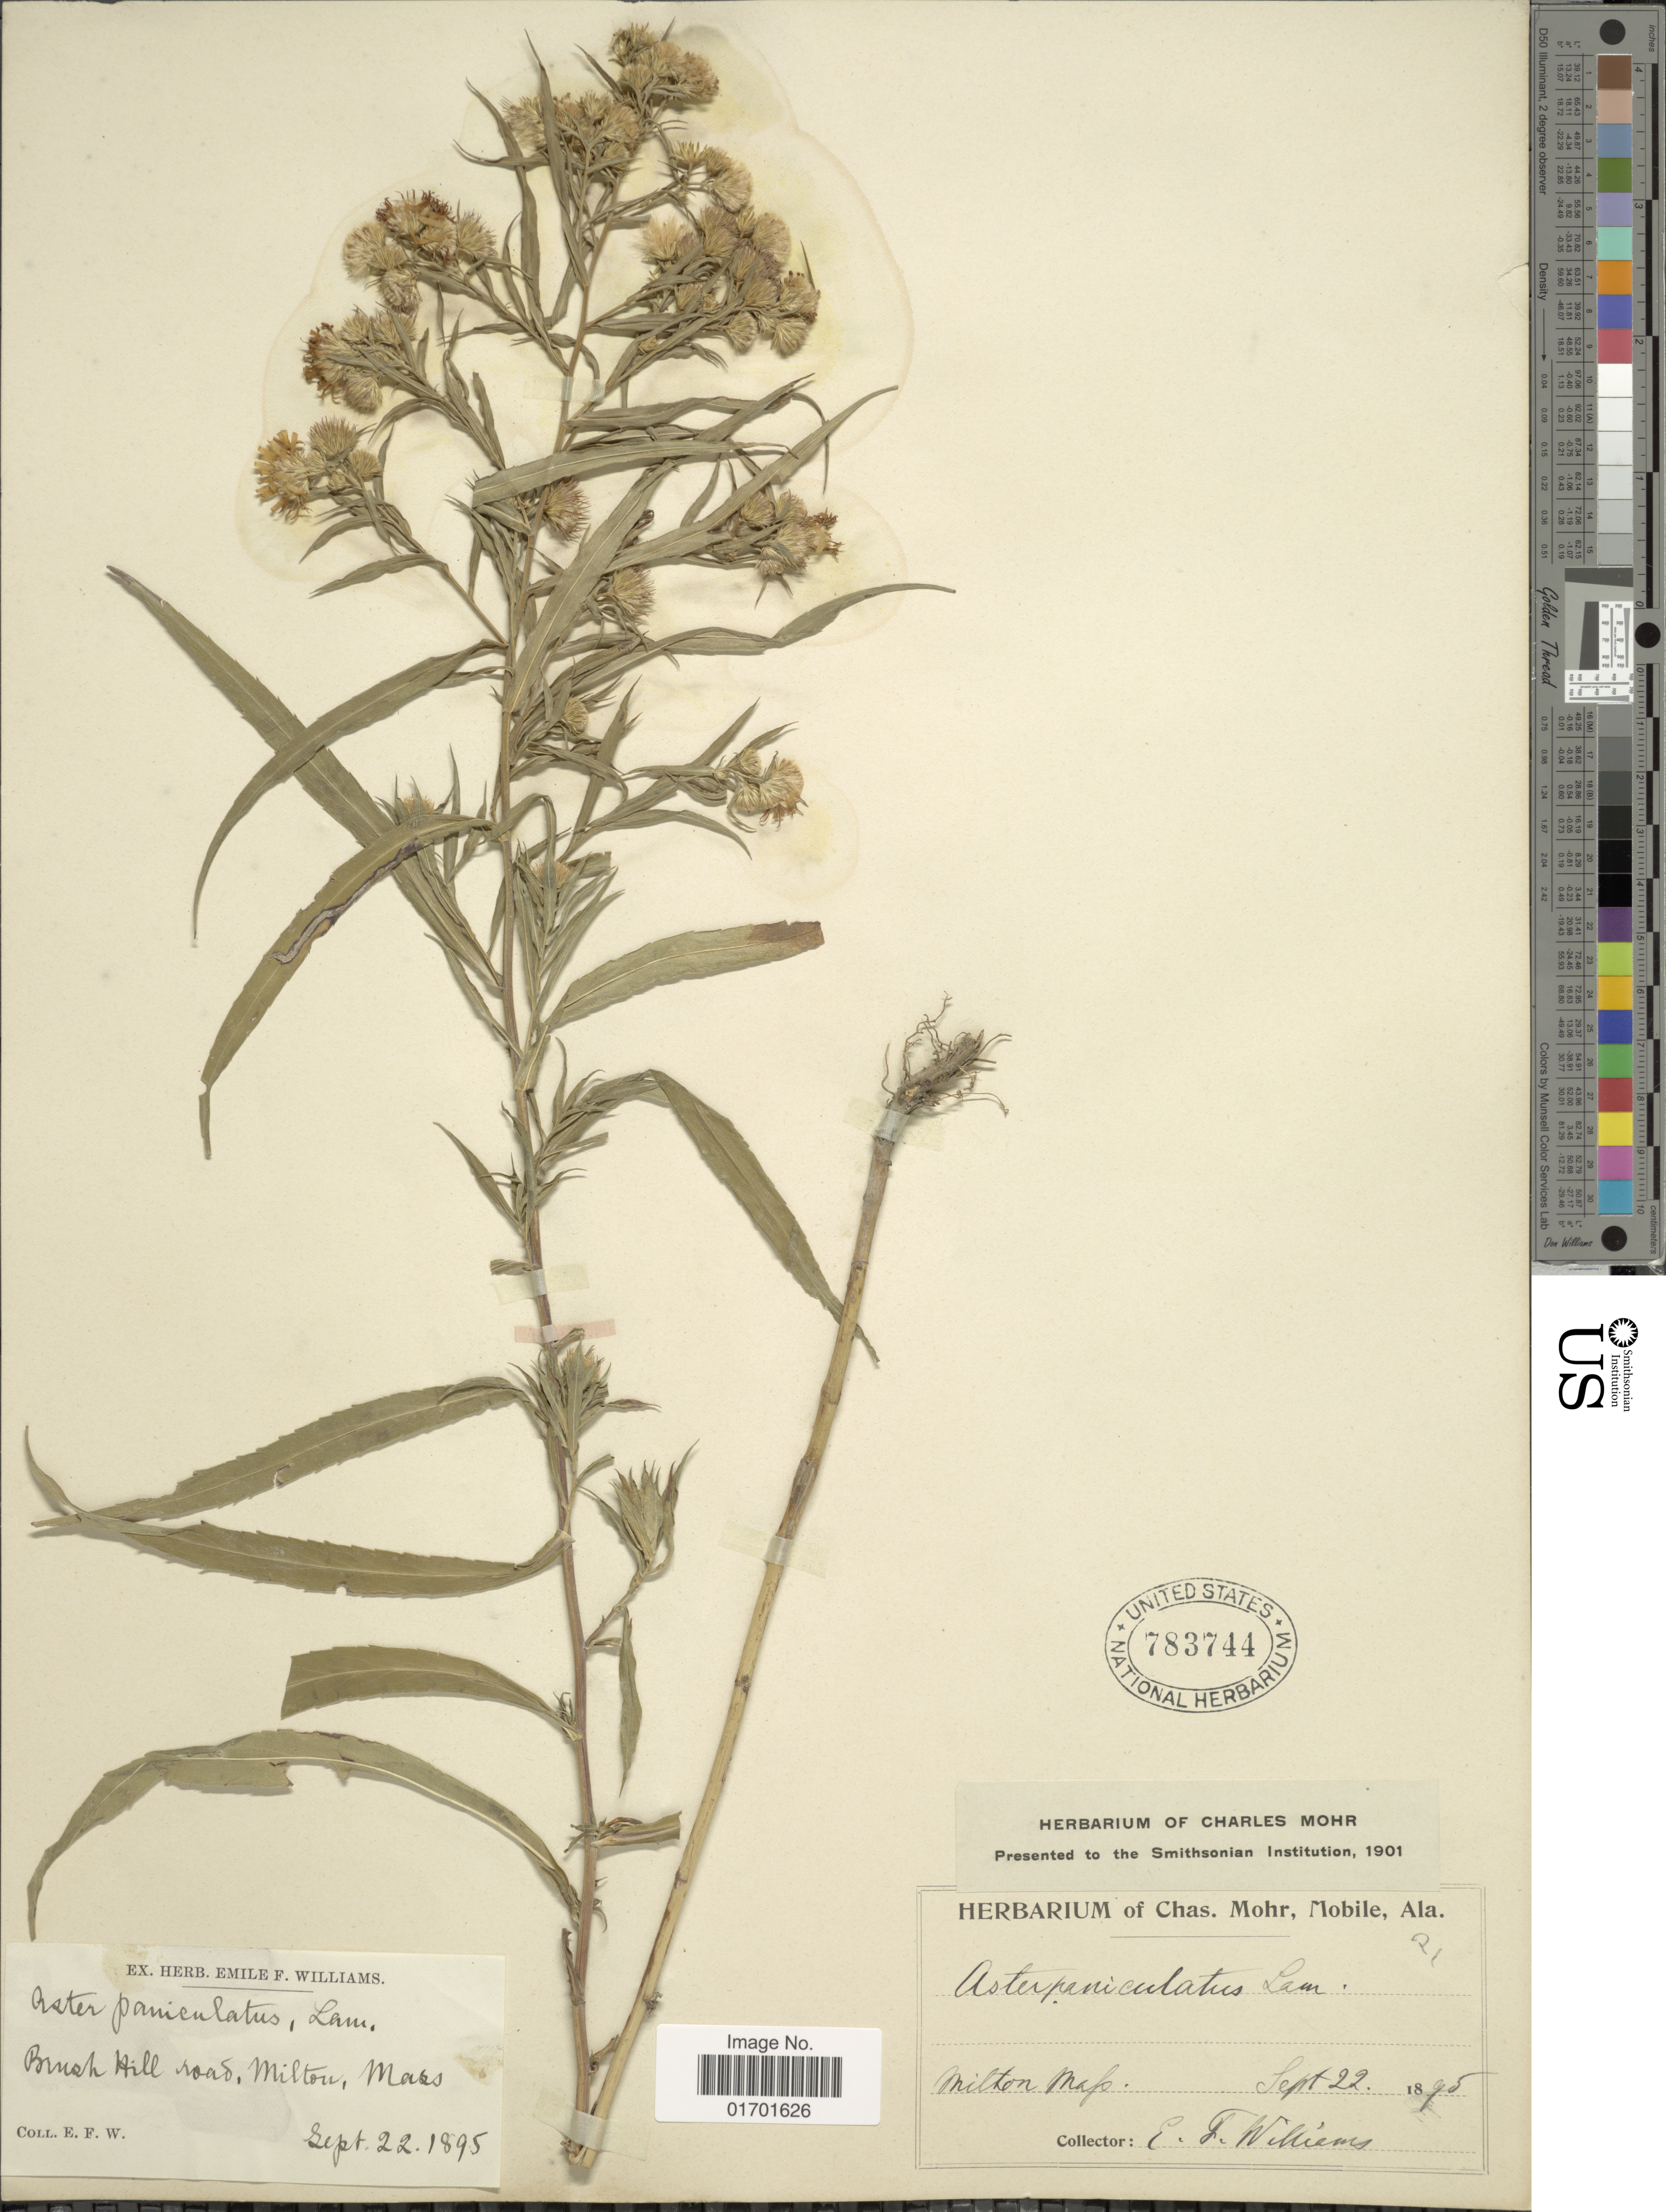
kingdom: Plantae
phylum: Tracheophyta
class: Magnoliopsida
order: Asterales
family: Asteraceae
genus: Symphyotrichum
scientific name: Symphyotrichum lanceolatum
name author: (Willd.) G.L. Nesom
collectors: E. Williams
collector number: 21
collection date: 1895-09-22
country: United States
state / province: Massachusetts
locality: Brush Hill road, Milton.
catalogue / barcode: US 783744